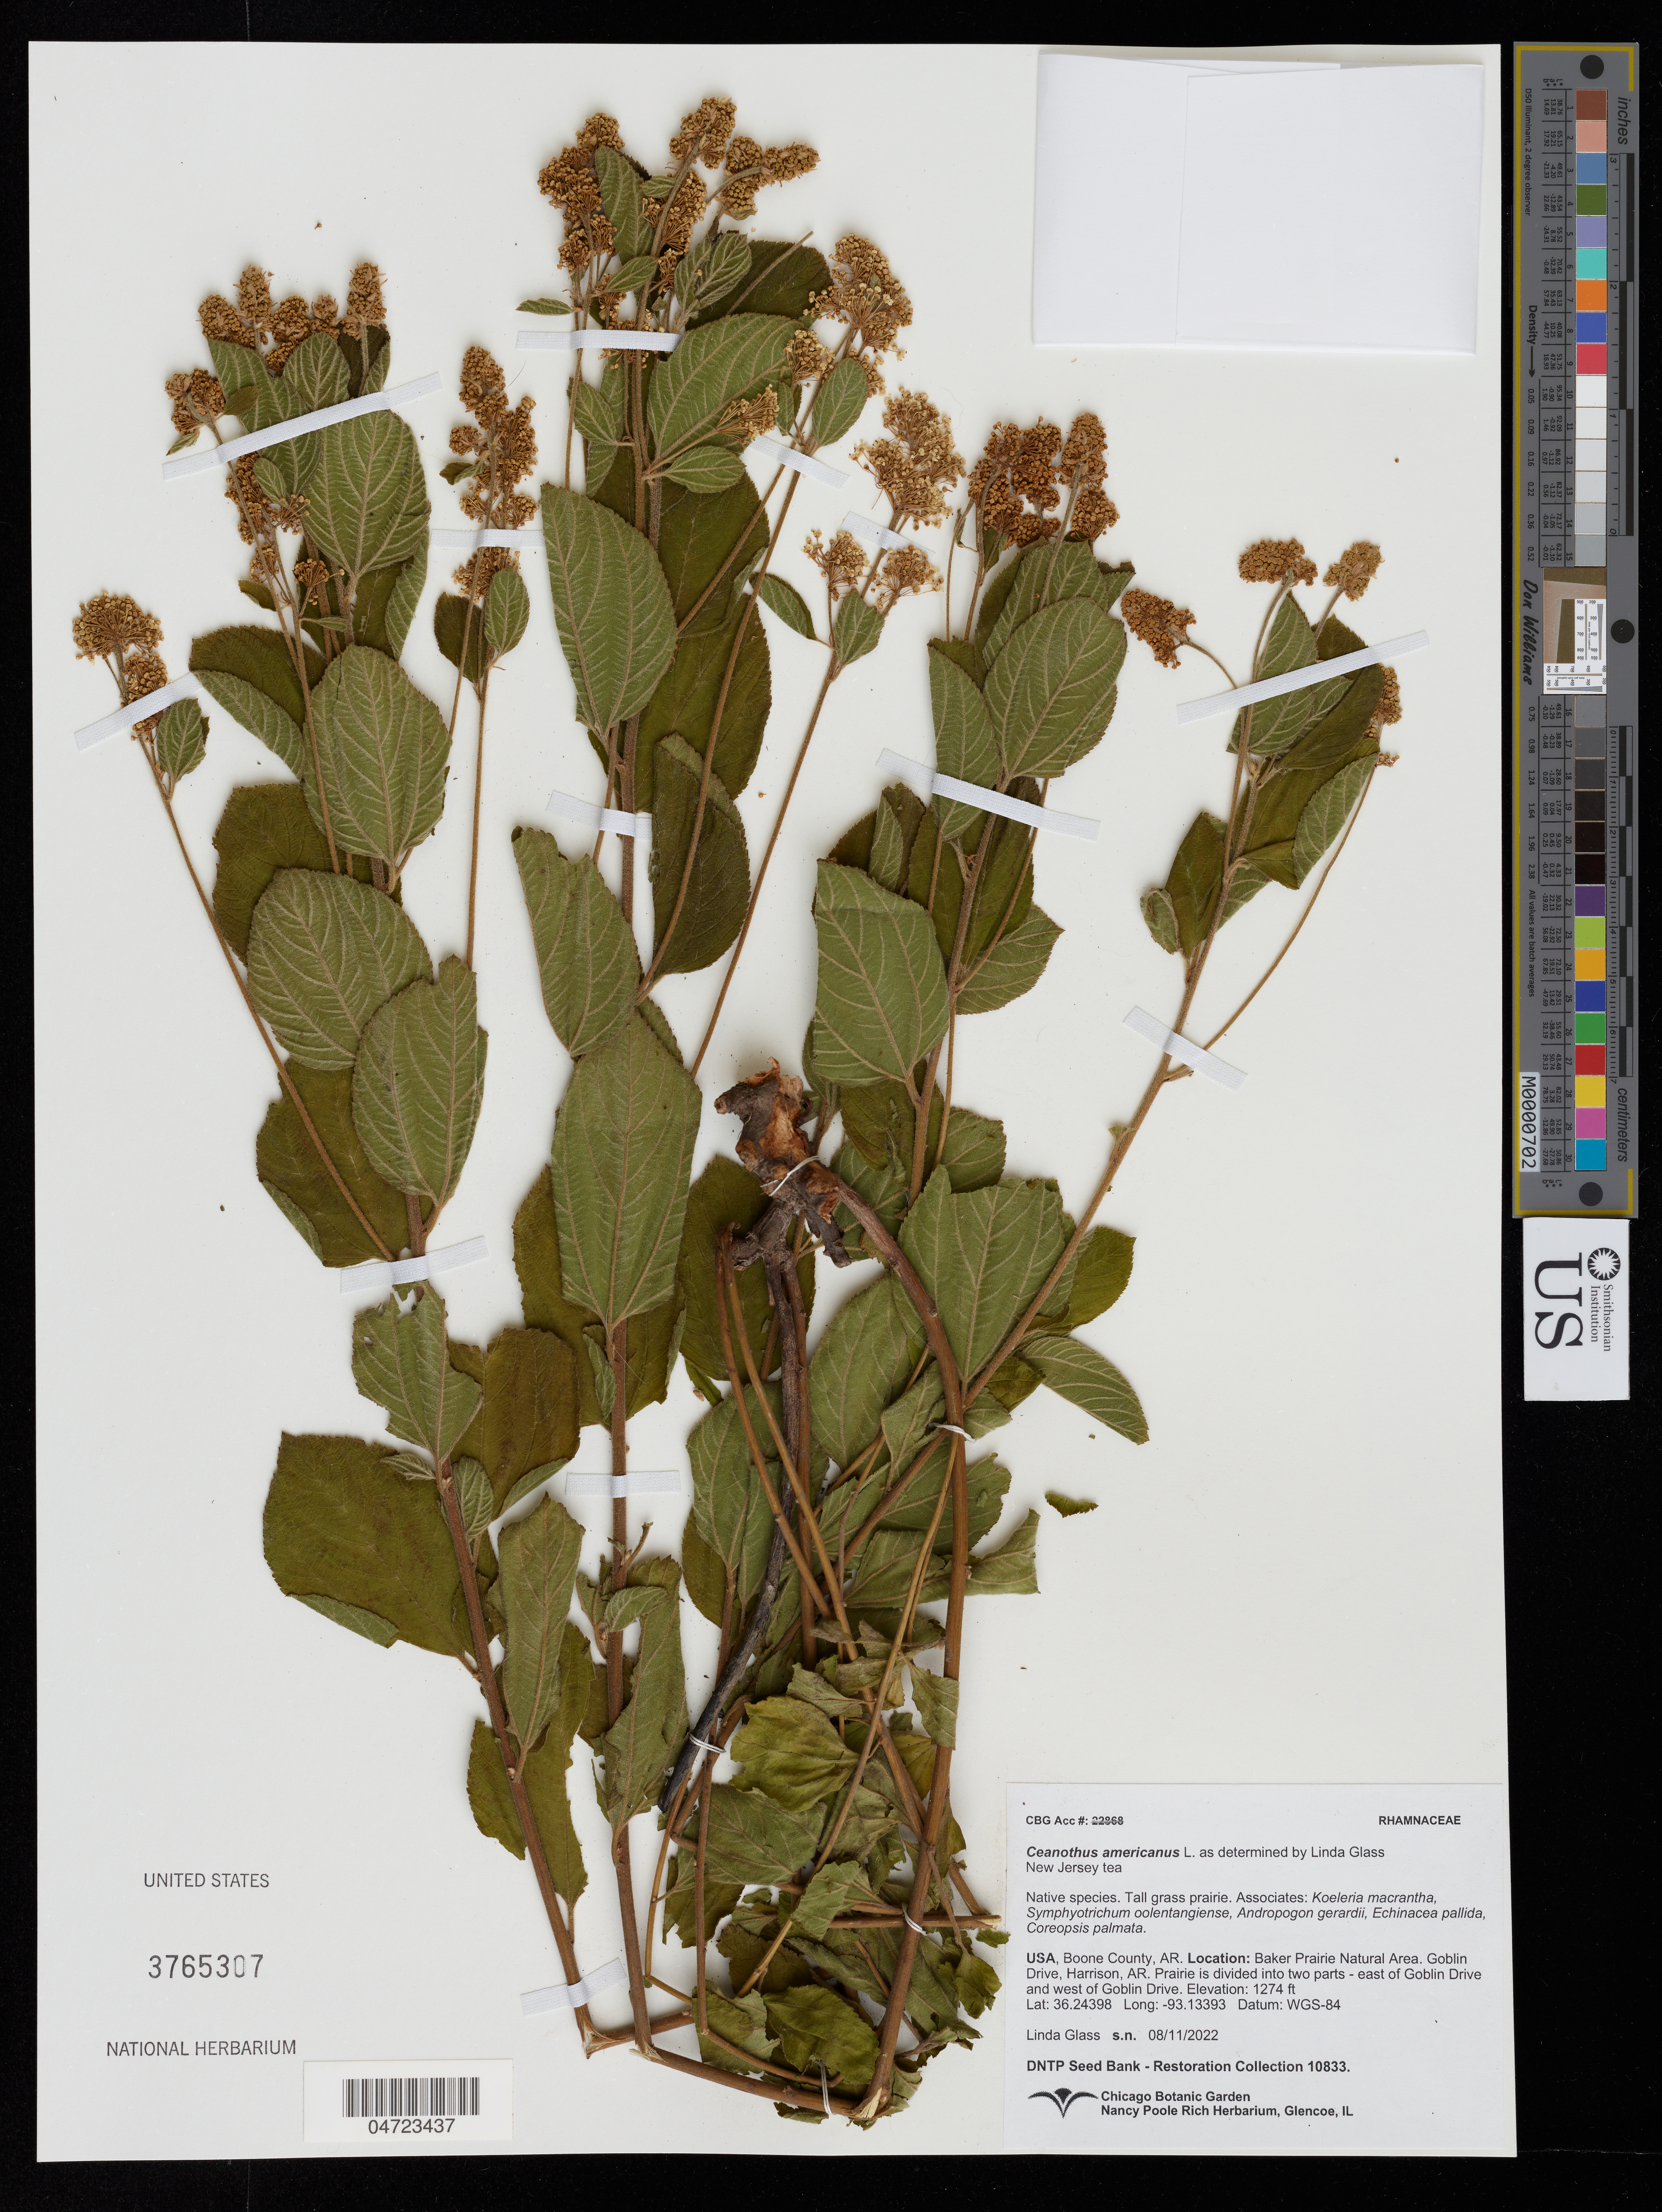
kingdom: Plantae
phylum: Tracheophyta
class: Magnoliopsida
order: Rosales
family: Rhamnaceae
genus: Ceanothus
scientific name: Ceanothus americanus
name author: L.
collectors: L. Glass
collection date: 2022-08-11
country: United States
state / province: Arkansas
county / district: Boone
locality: Boone County. Baker Prairie Natural Area. Goblin Drive, Harrison, AR. Prairie is divide into two parts - east of Goblin Drive and west of Goblin Drive.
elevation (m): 388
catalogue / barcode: US 3765307